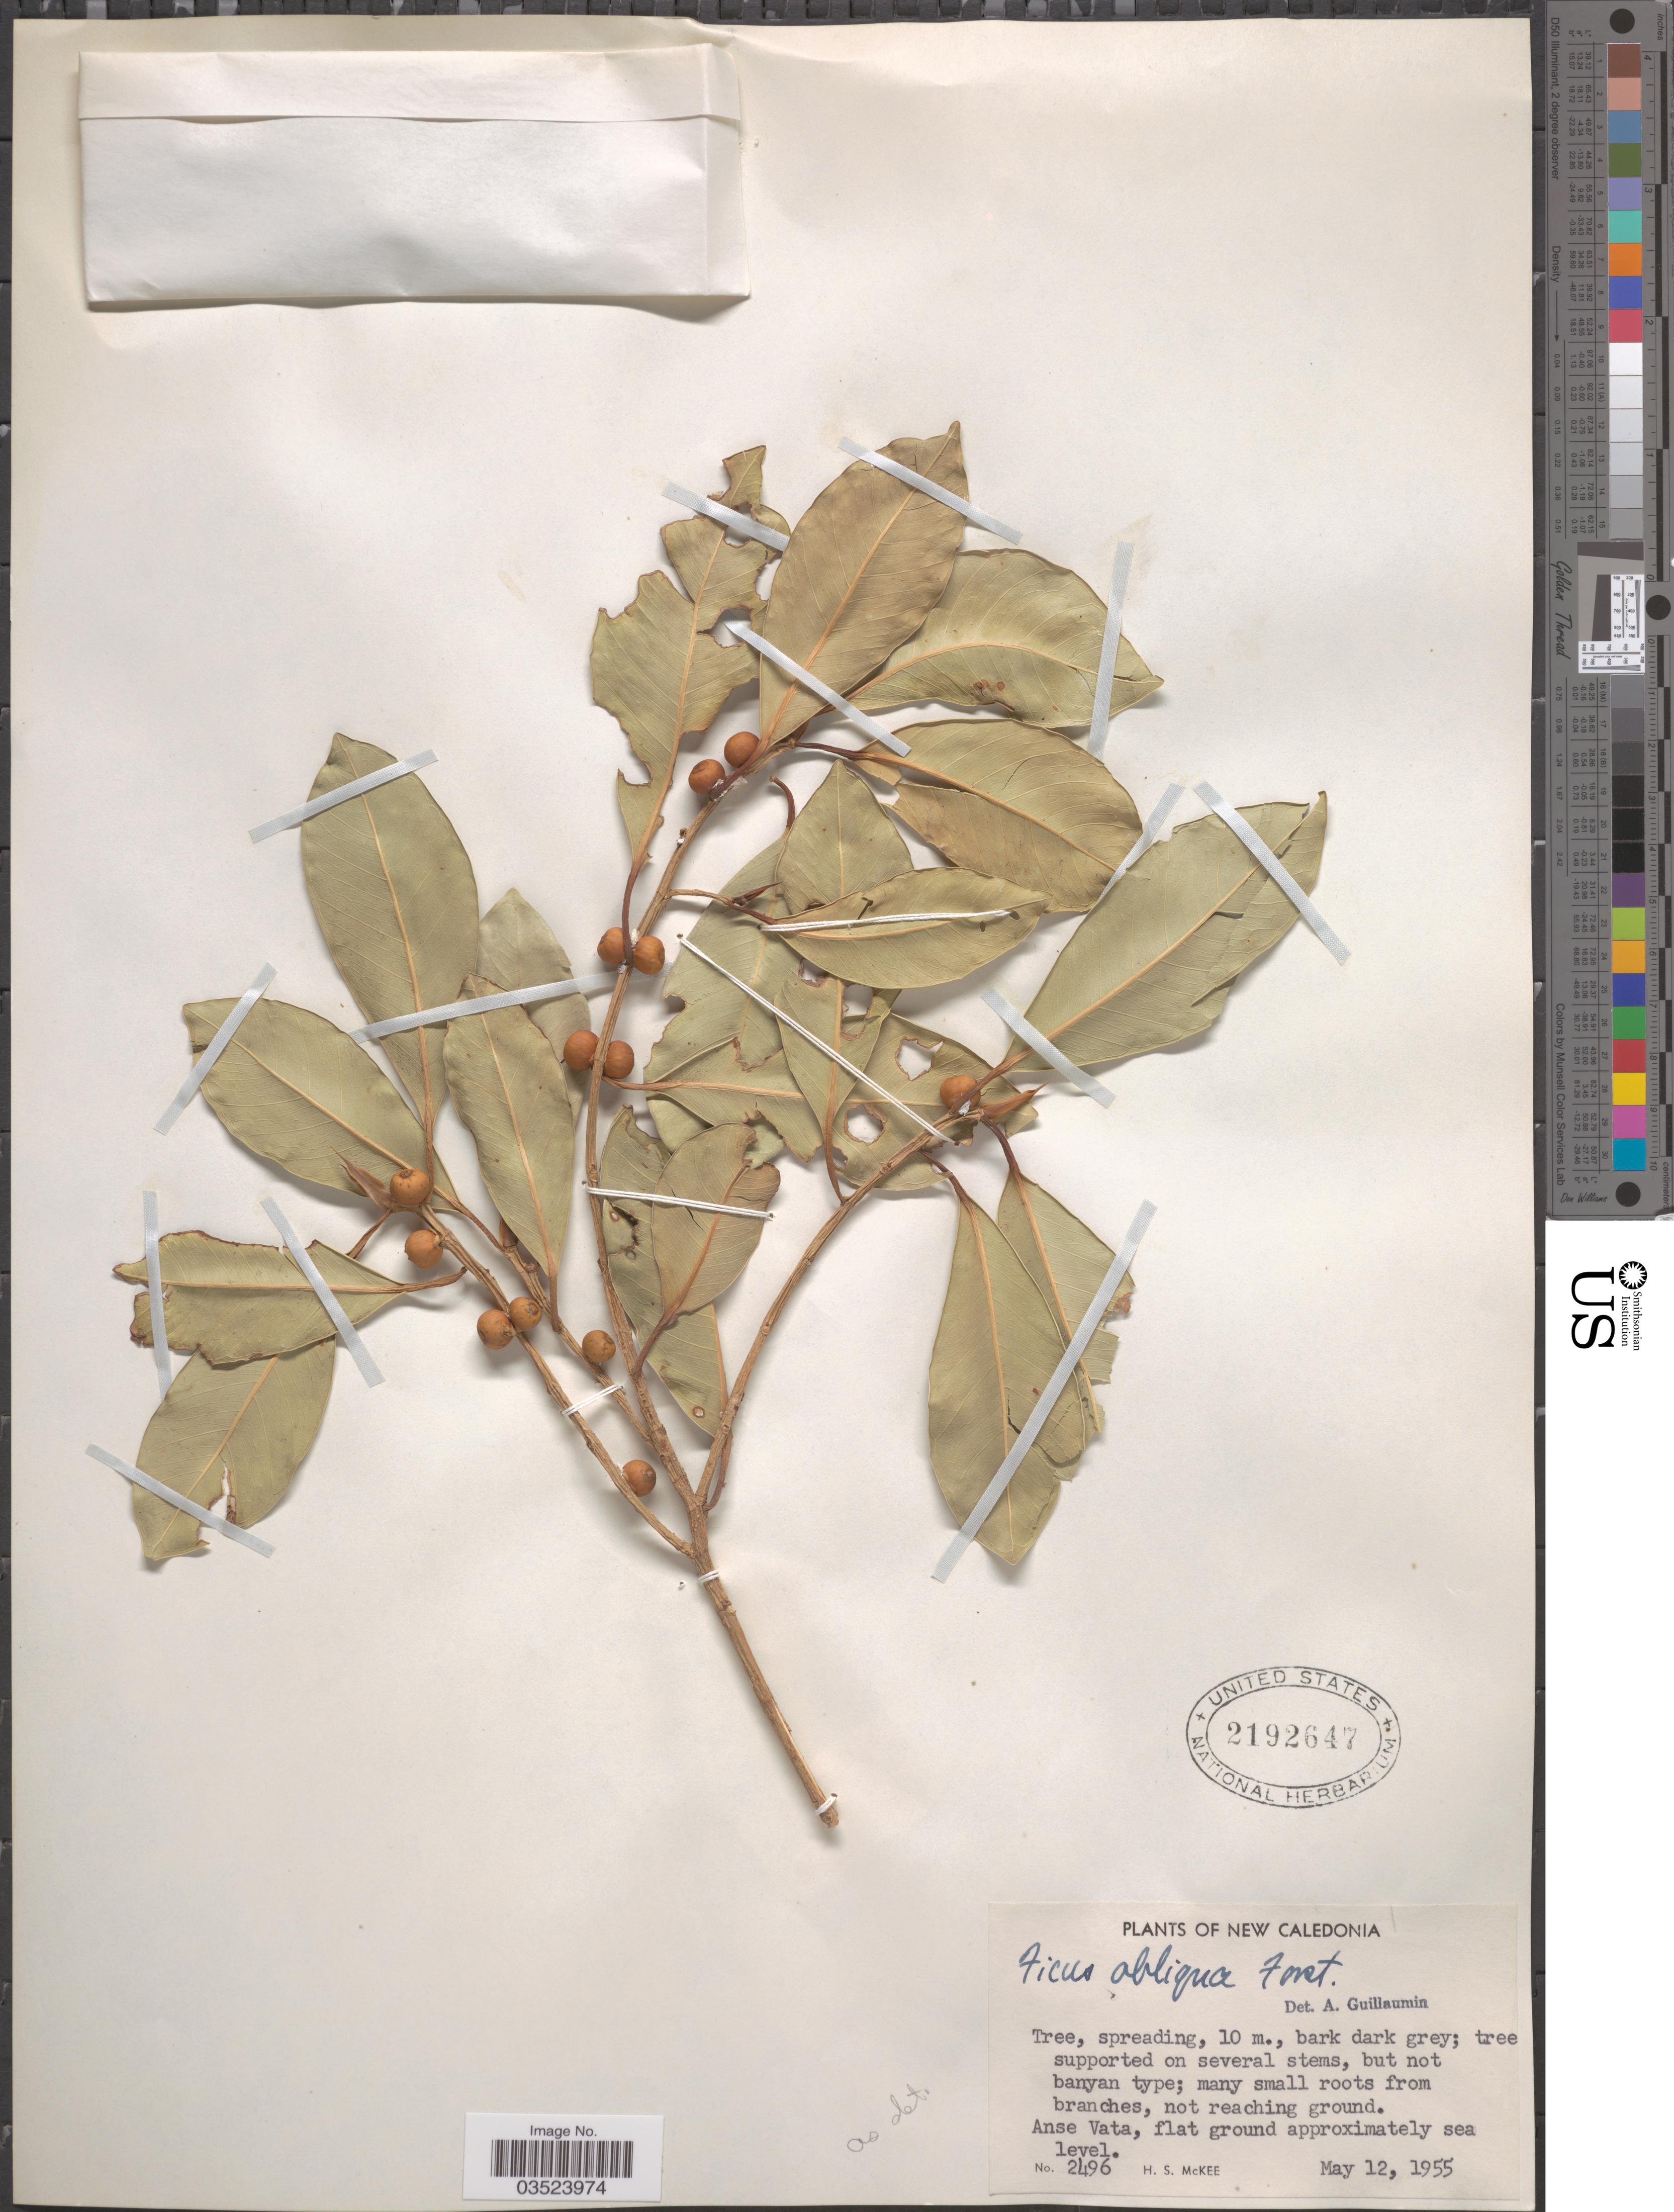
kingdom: Plantae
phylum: Tracheophyta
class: Magnoliopsida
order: Rosales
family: Moraceae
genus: Ficus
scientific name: Ficus obliqua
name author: G. Forst.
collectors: H. S. McKee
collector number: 2496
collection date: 1955-05-12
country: New Caledonia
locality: New Caledondia. Anse Vata, flat ground.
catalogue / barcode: US 2192647